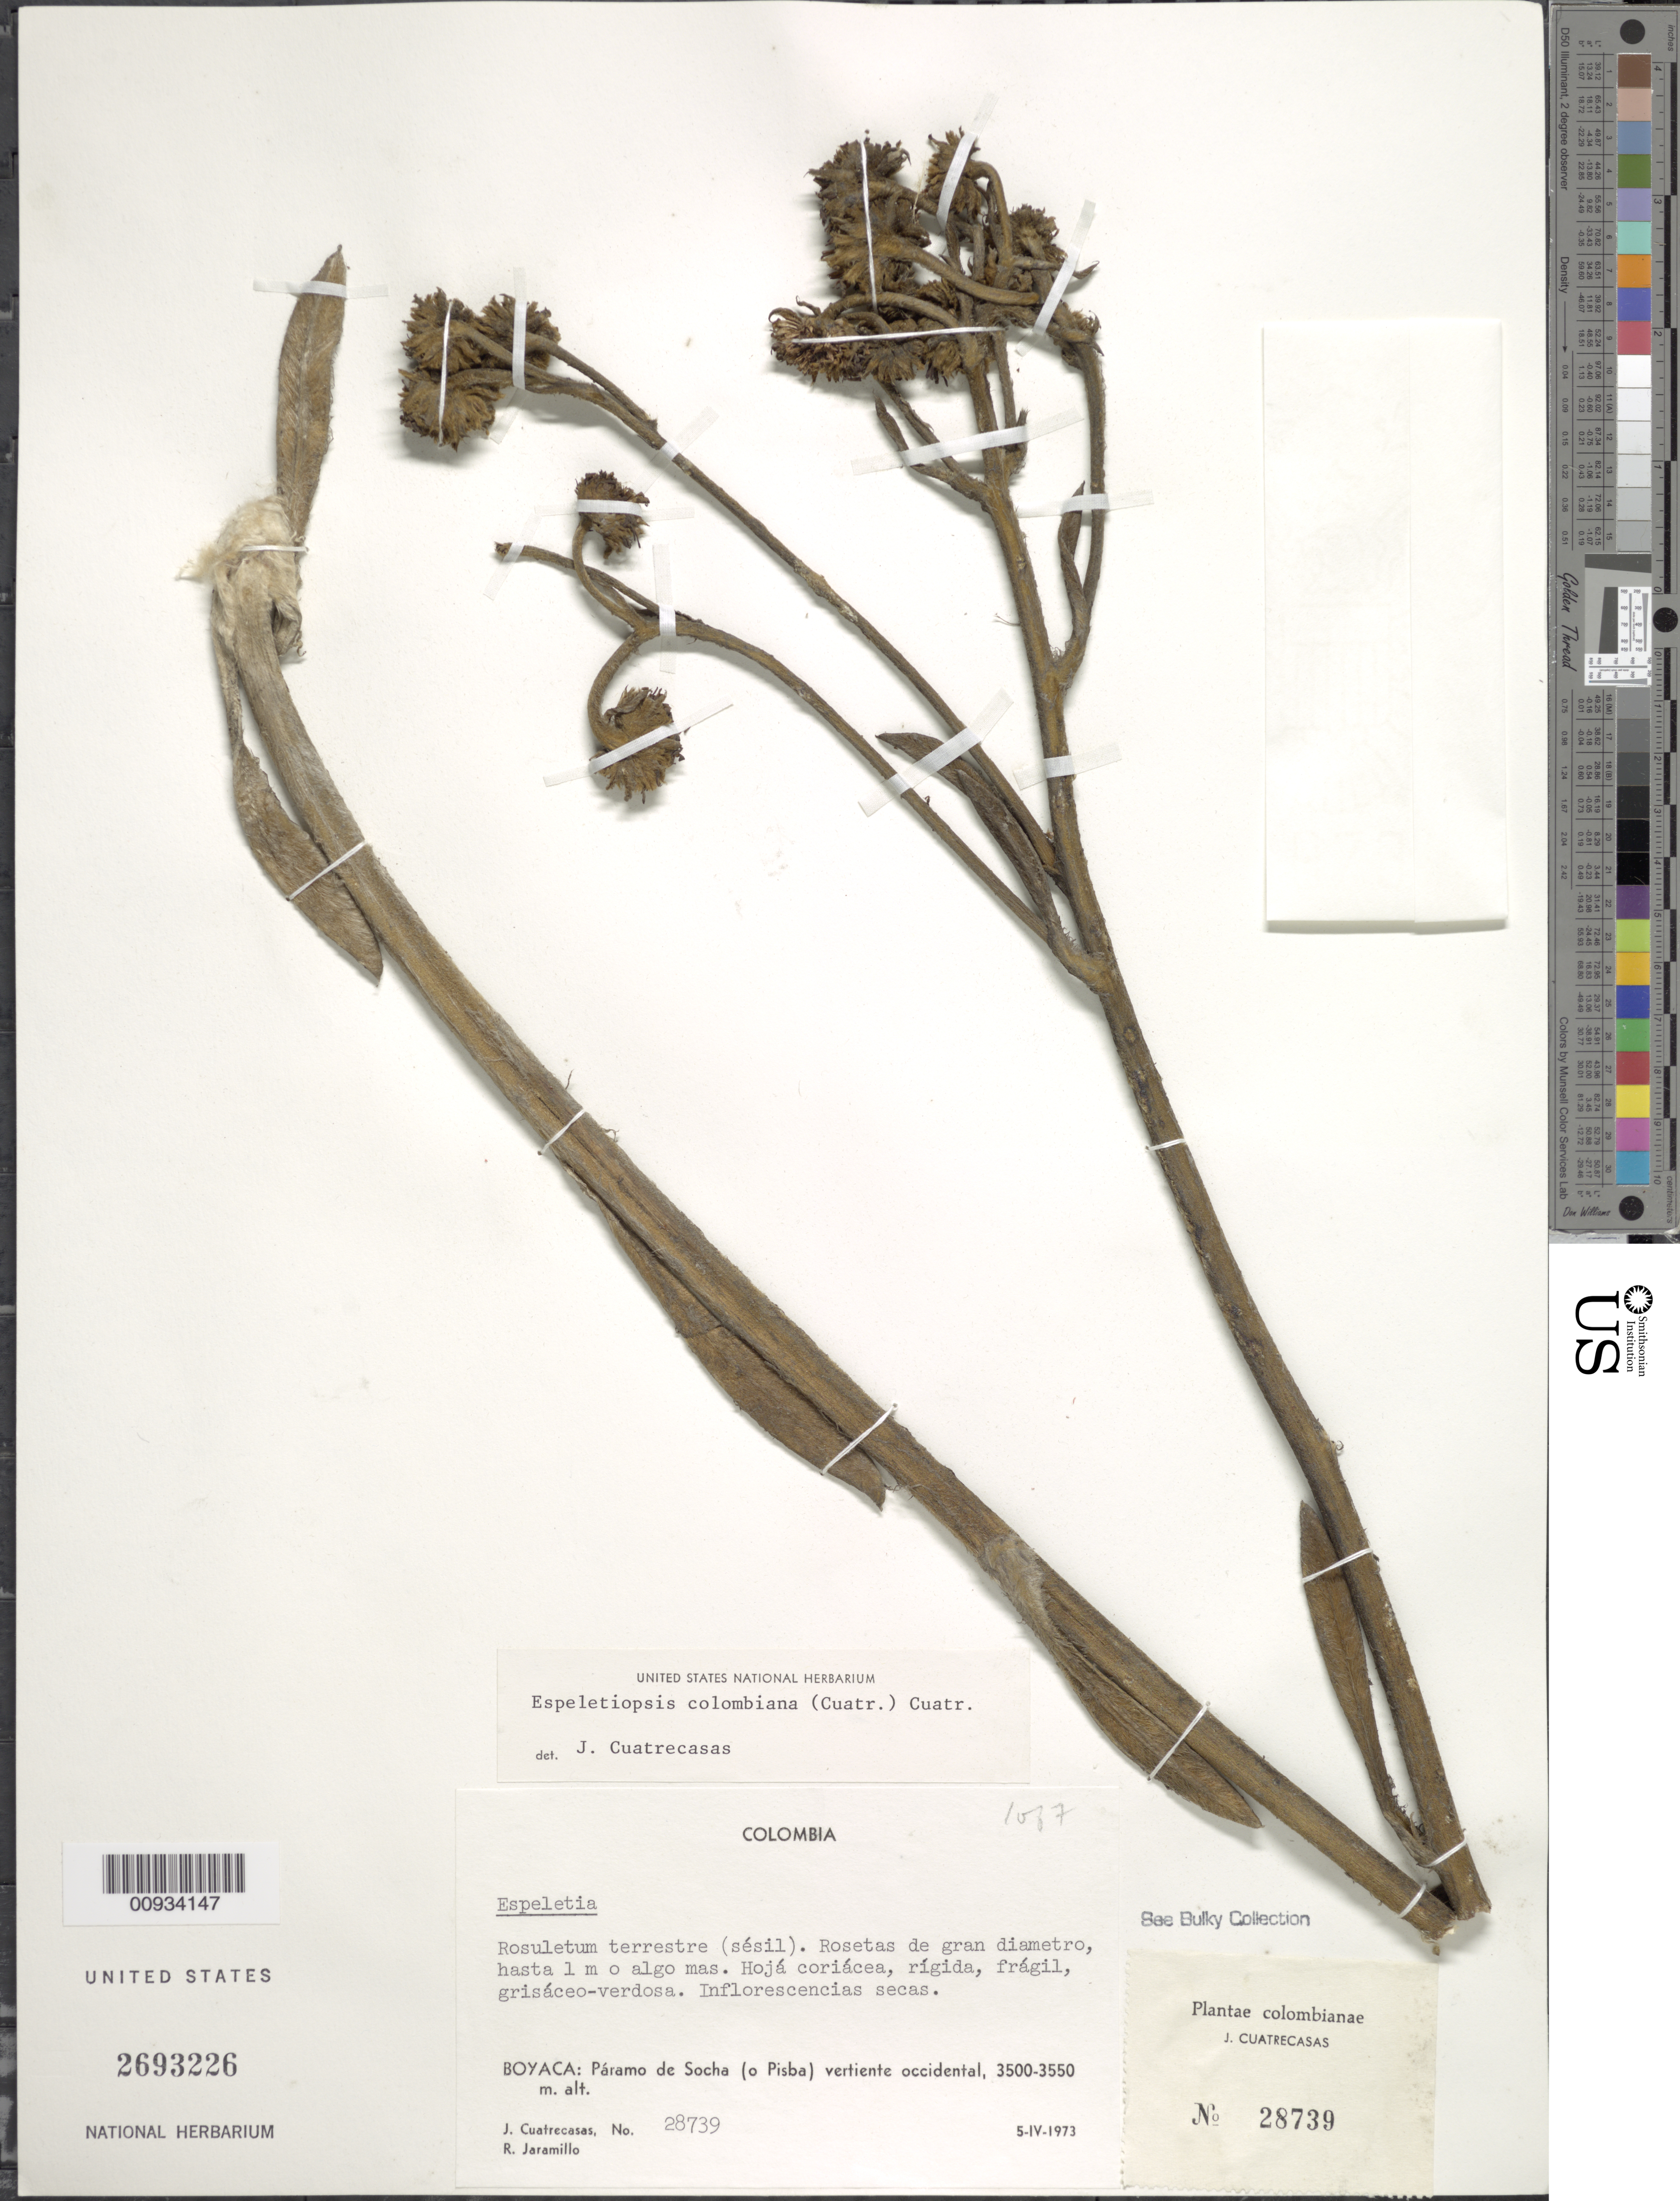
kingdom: Plantae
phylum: Tracheophyta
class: Magnoliopsida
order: Asterales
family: Asteraceae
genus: Espeletiopsis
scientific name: Espeletiopsis colombiana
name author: (Cuatrec.) Cuatrec.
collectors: J. Cuatrecasas & R. Jaramillo M.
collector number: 28739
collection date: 1973-04-05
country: Colombia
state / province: Boyacá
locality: Paramo de Socha (o Pisba) vertiente occidental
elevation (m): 3500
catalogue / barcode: US 2693226